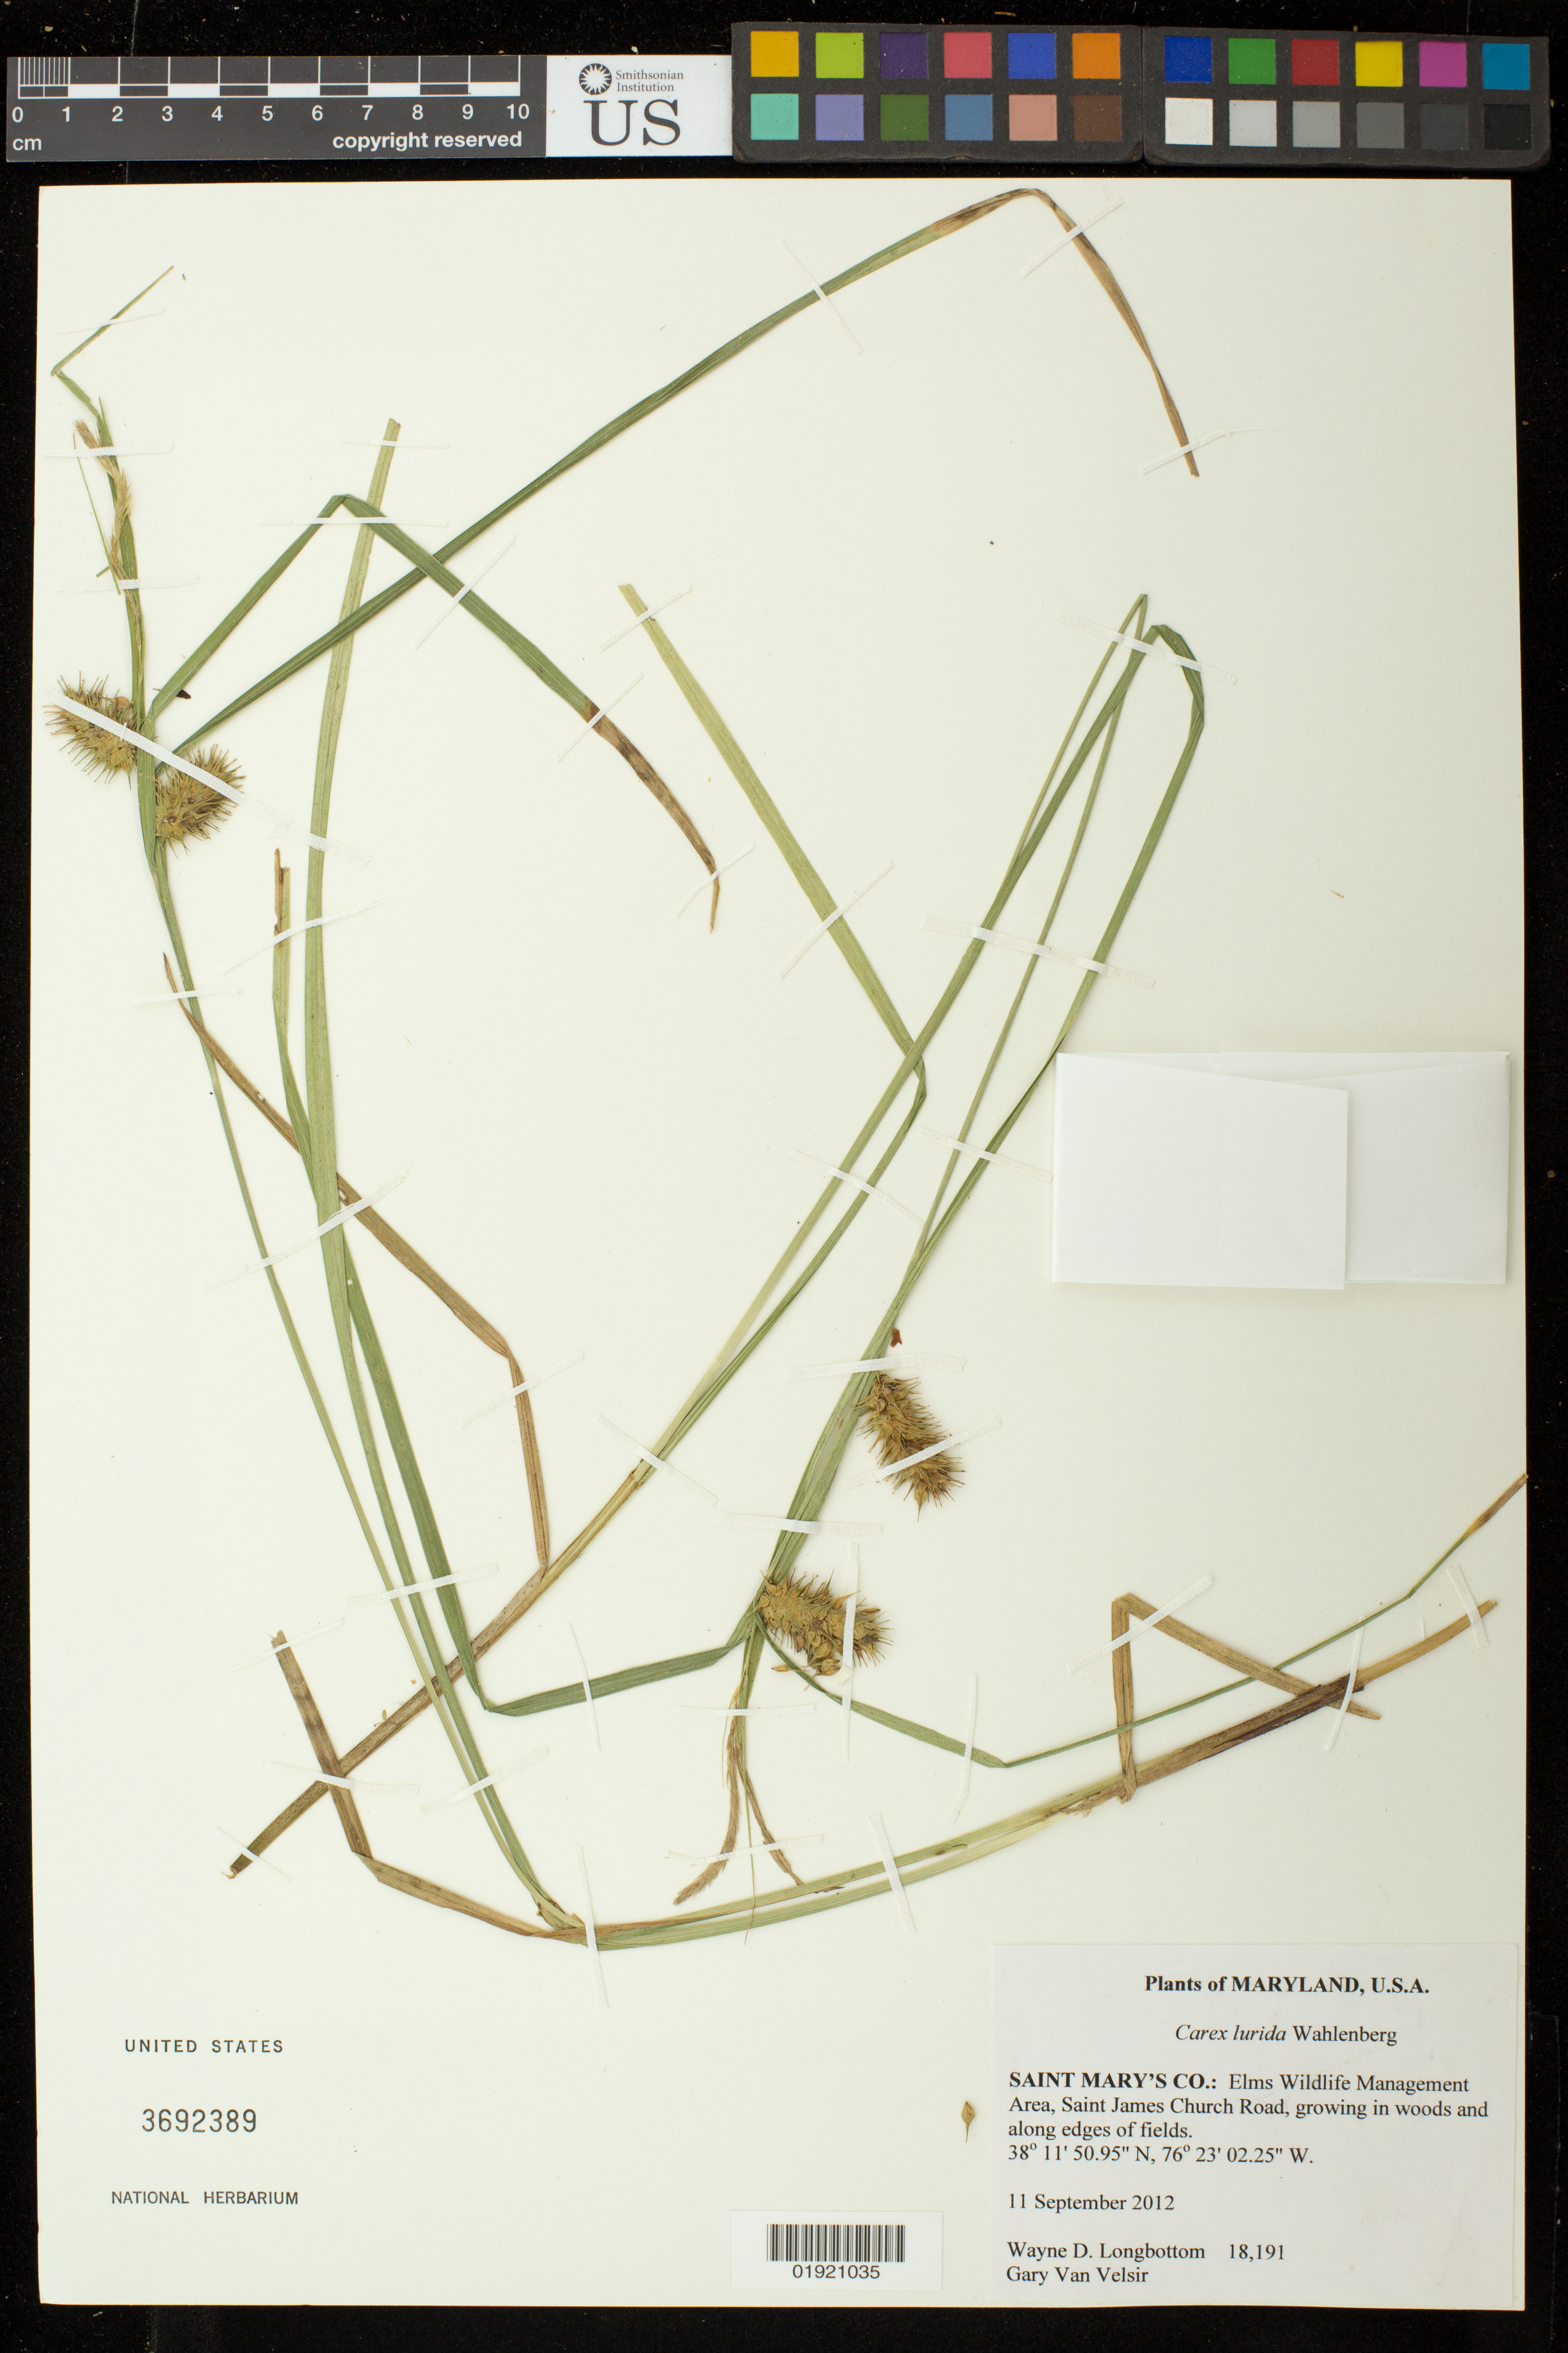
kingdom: Plantae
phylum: Tracheophyta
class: Liliopsida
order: Poales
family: Cyperaceae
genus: Carex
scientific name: Carex lurida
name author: Wahlenb.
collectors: W. D. Longbottom & G. Van Velsir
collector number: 18191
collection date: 2012-09-11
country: United States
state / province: Maryland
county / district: St. Mary's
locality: Saint Mary's Co.: Elms WIldlife Management Area, Saint James Church Road.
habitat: Growing in woods and along edges of fields.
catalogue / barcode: US 3692389